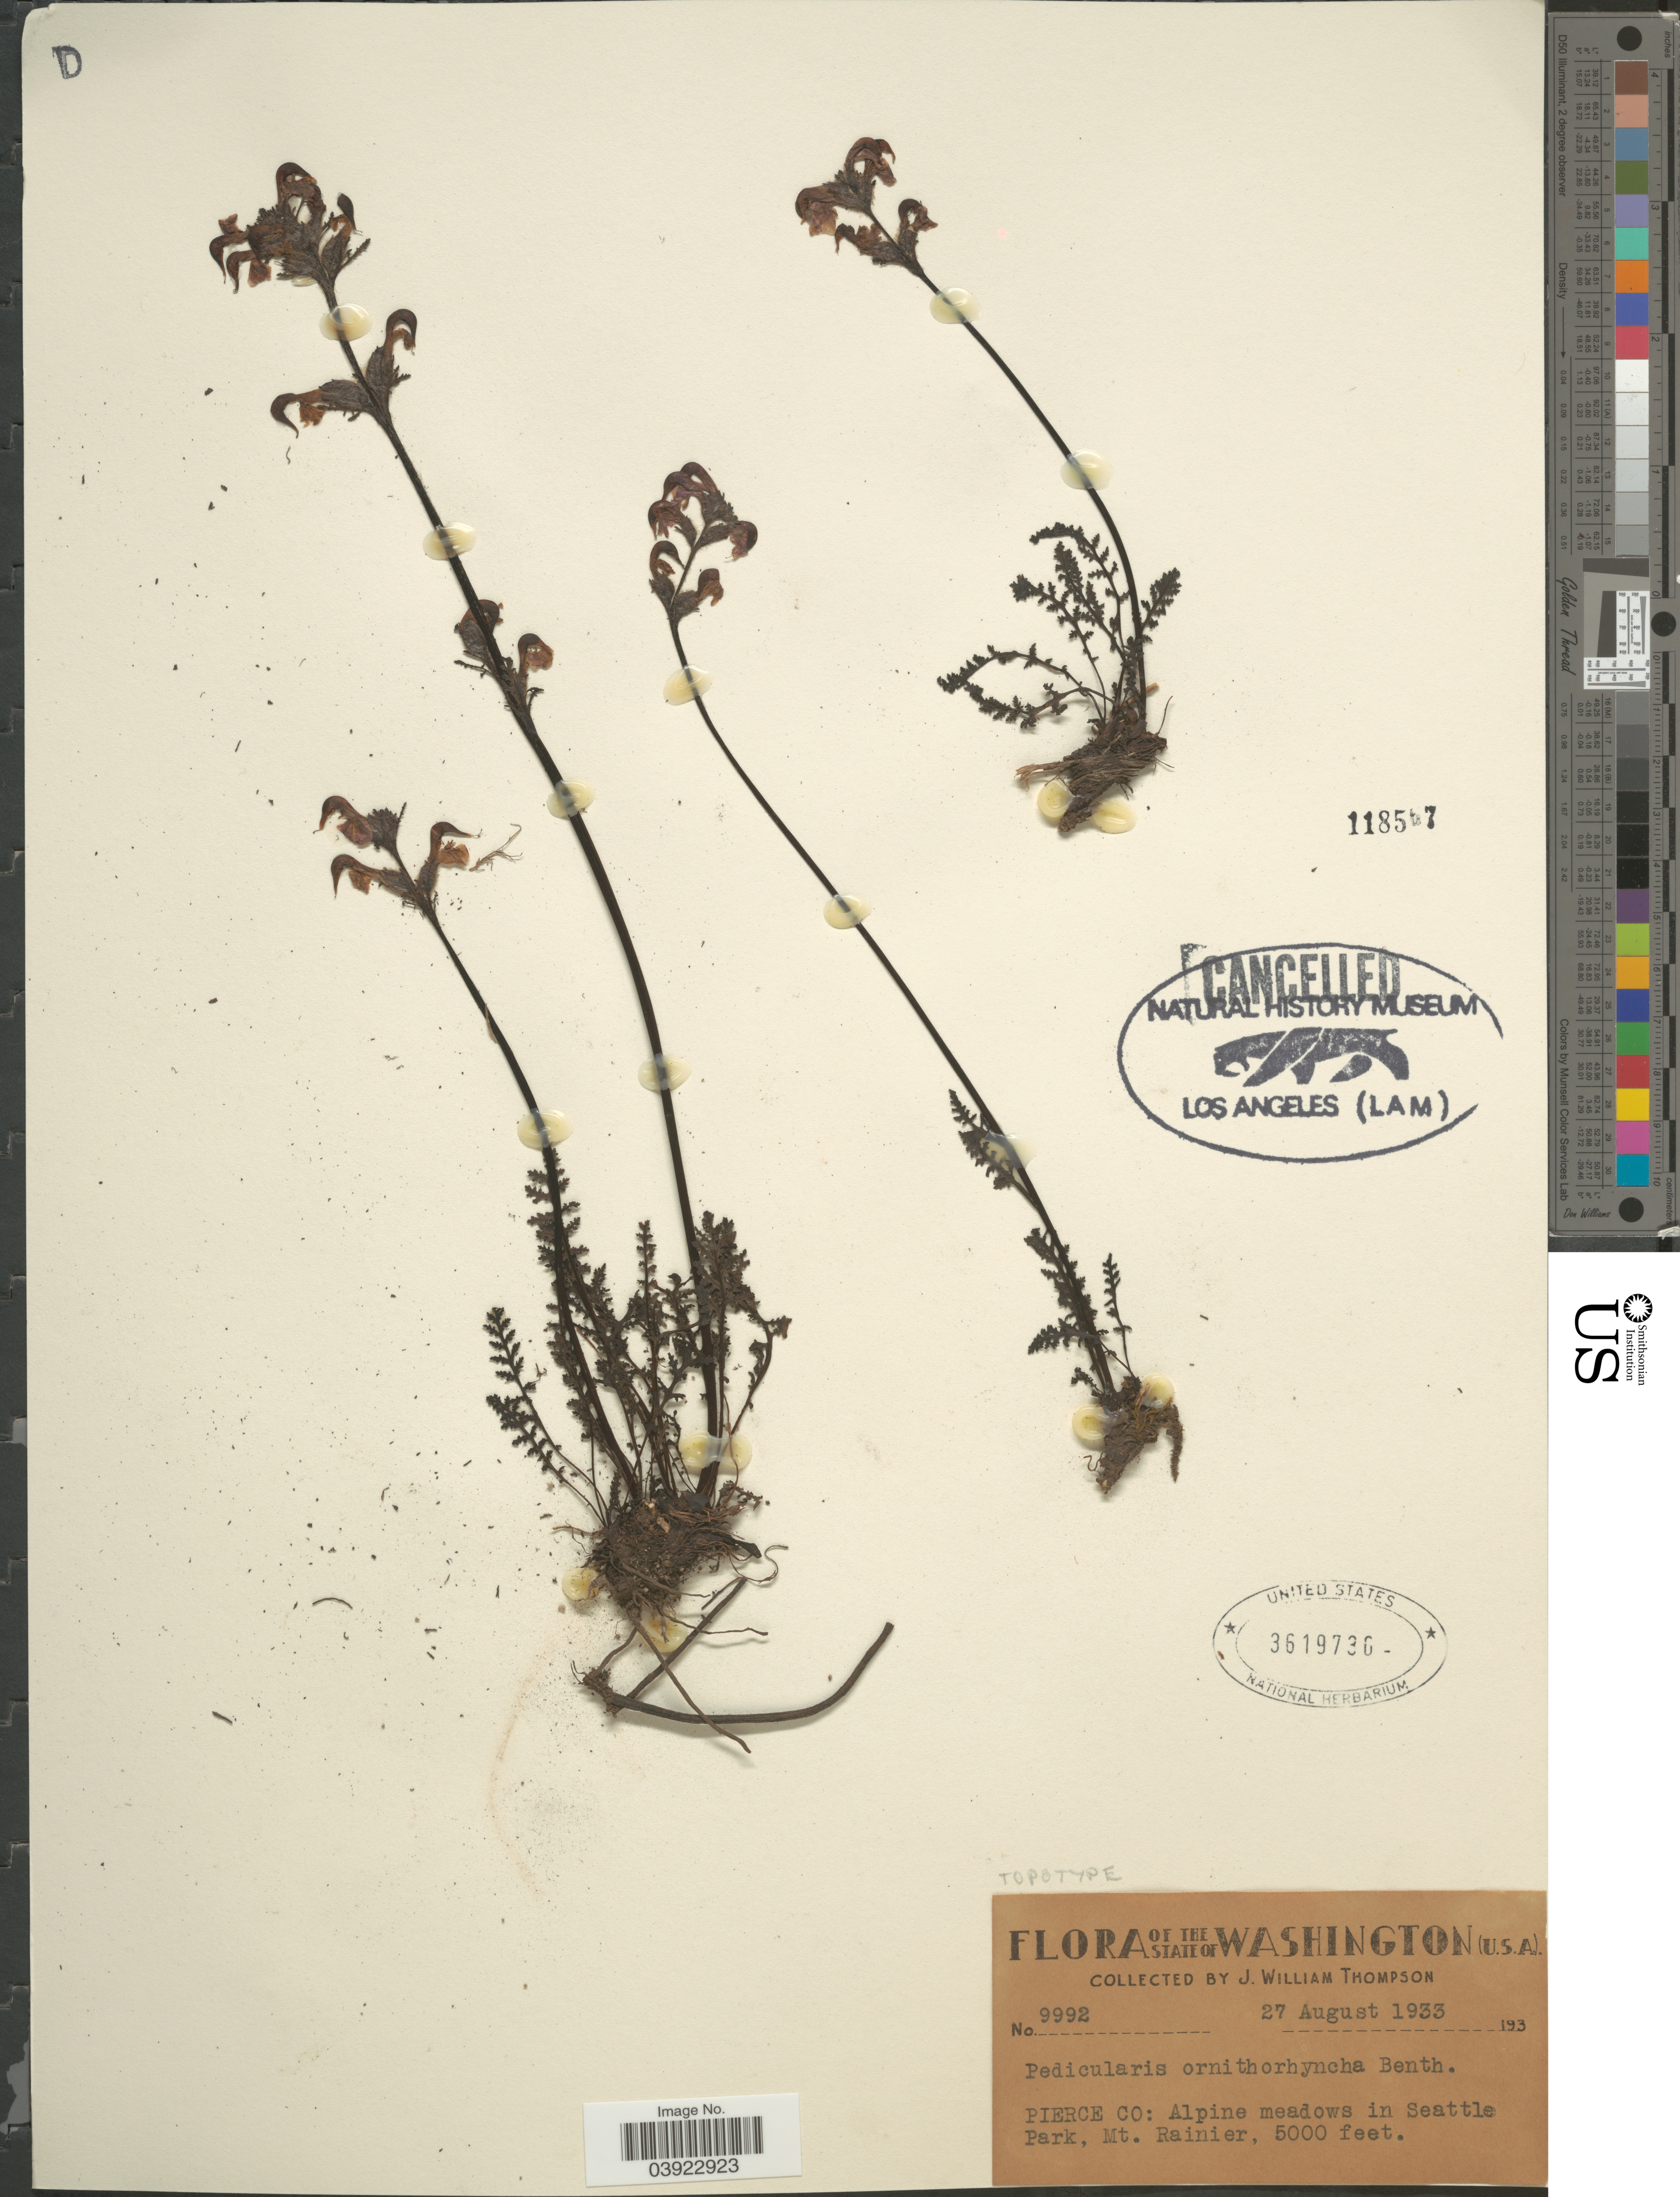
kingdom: Plantae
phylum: Tracheophyta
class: Magnoliopsida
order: Lamiales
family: Orobanchaceae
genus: Pedicularis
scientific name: Pedicularis ornithorhyncha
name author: Benth.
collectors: J. W. Thompson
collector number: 9992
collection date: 1933-08-27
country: United States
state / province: Washington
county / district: Pierce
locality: Pierce Co: Alpine meadows in Seattle Park, Mt. Rainier.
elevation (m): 1524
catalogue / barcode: US 3619730